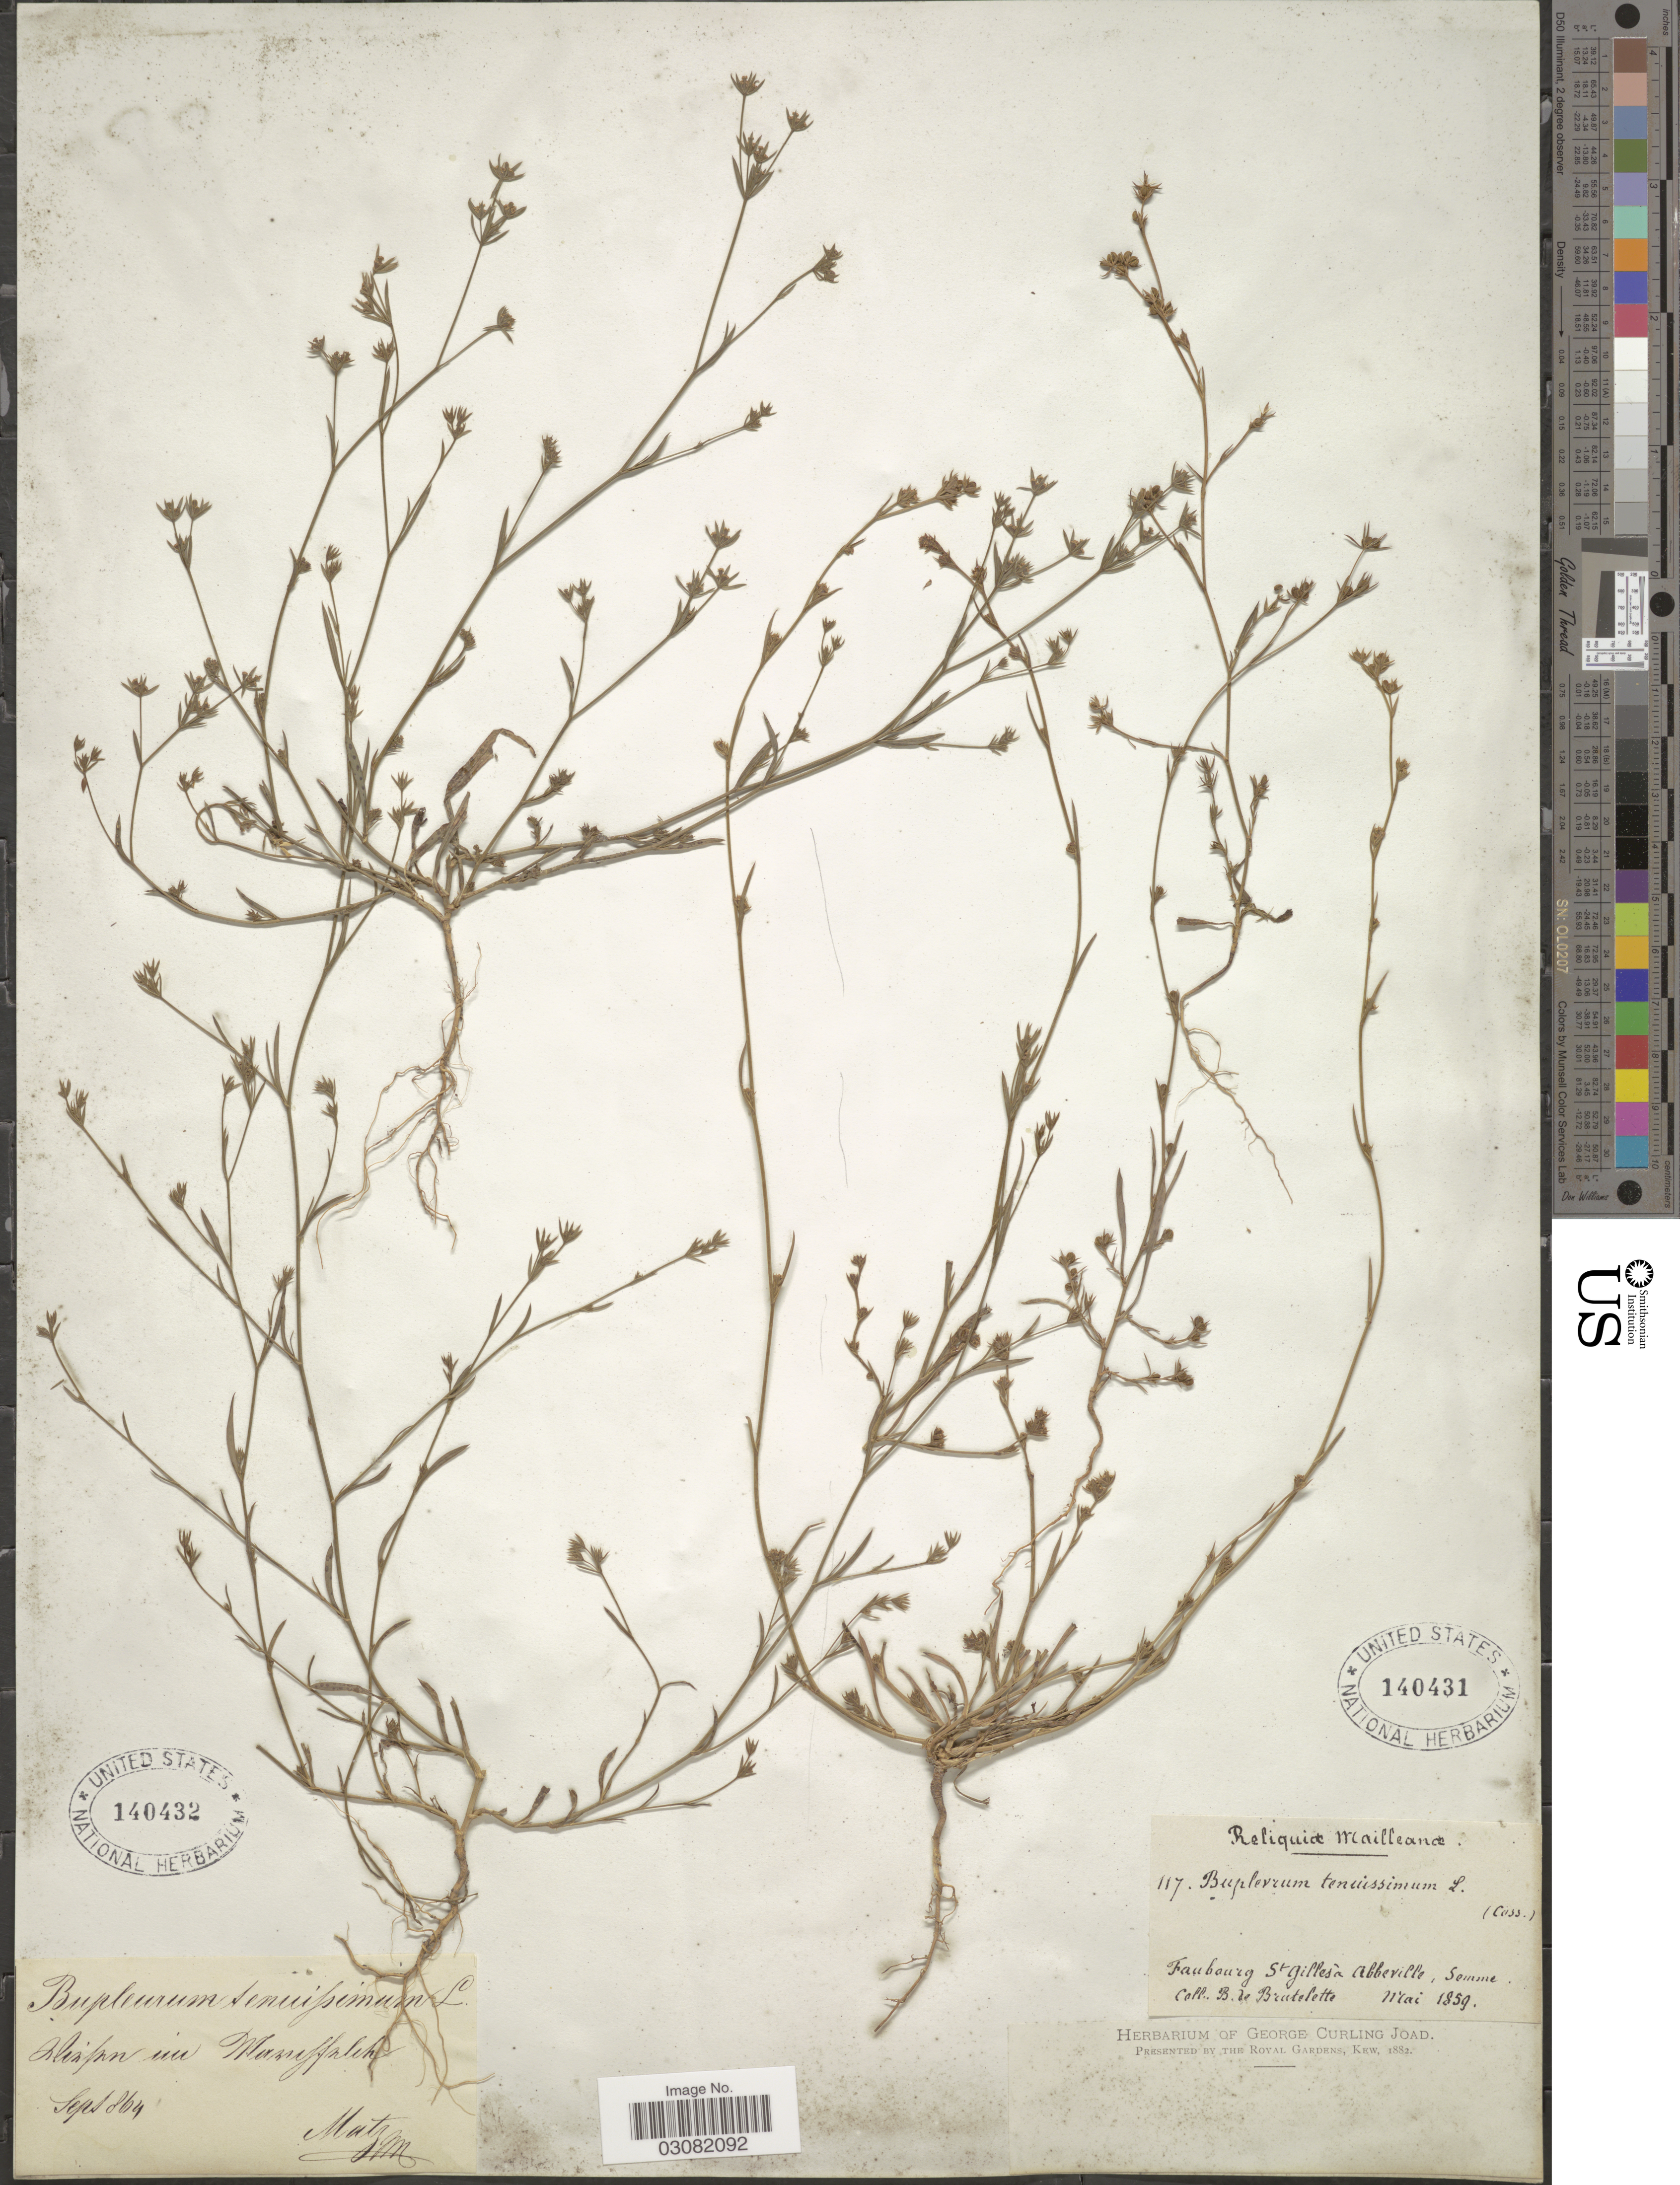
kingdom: Plantae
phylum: Tracheophyta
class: Magnoliopsida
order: Apiales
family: Apiaceae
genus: Bupleurum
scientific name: Bupleurum tenuissimum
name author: L.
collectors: B. Brutelette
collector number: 117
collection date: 1859-05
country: France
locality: Faubourg St Gillesa Abbeville, Somme.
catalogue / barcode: US 140431